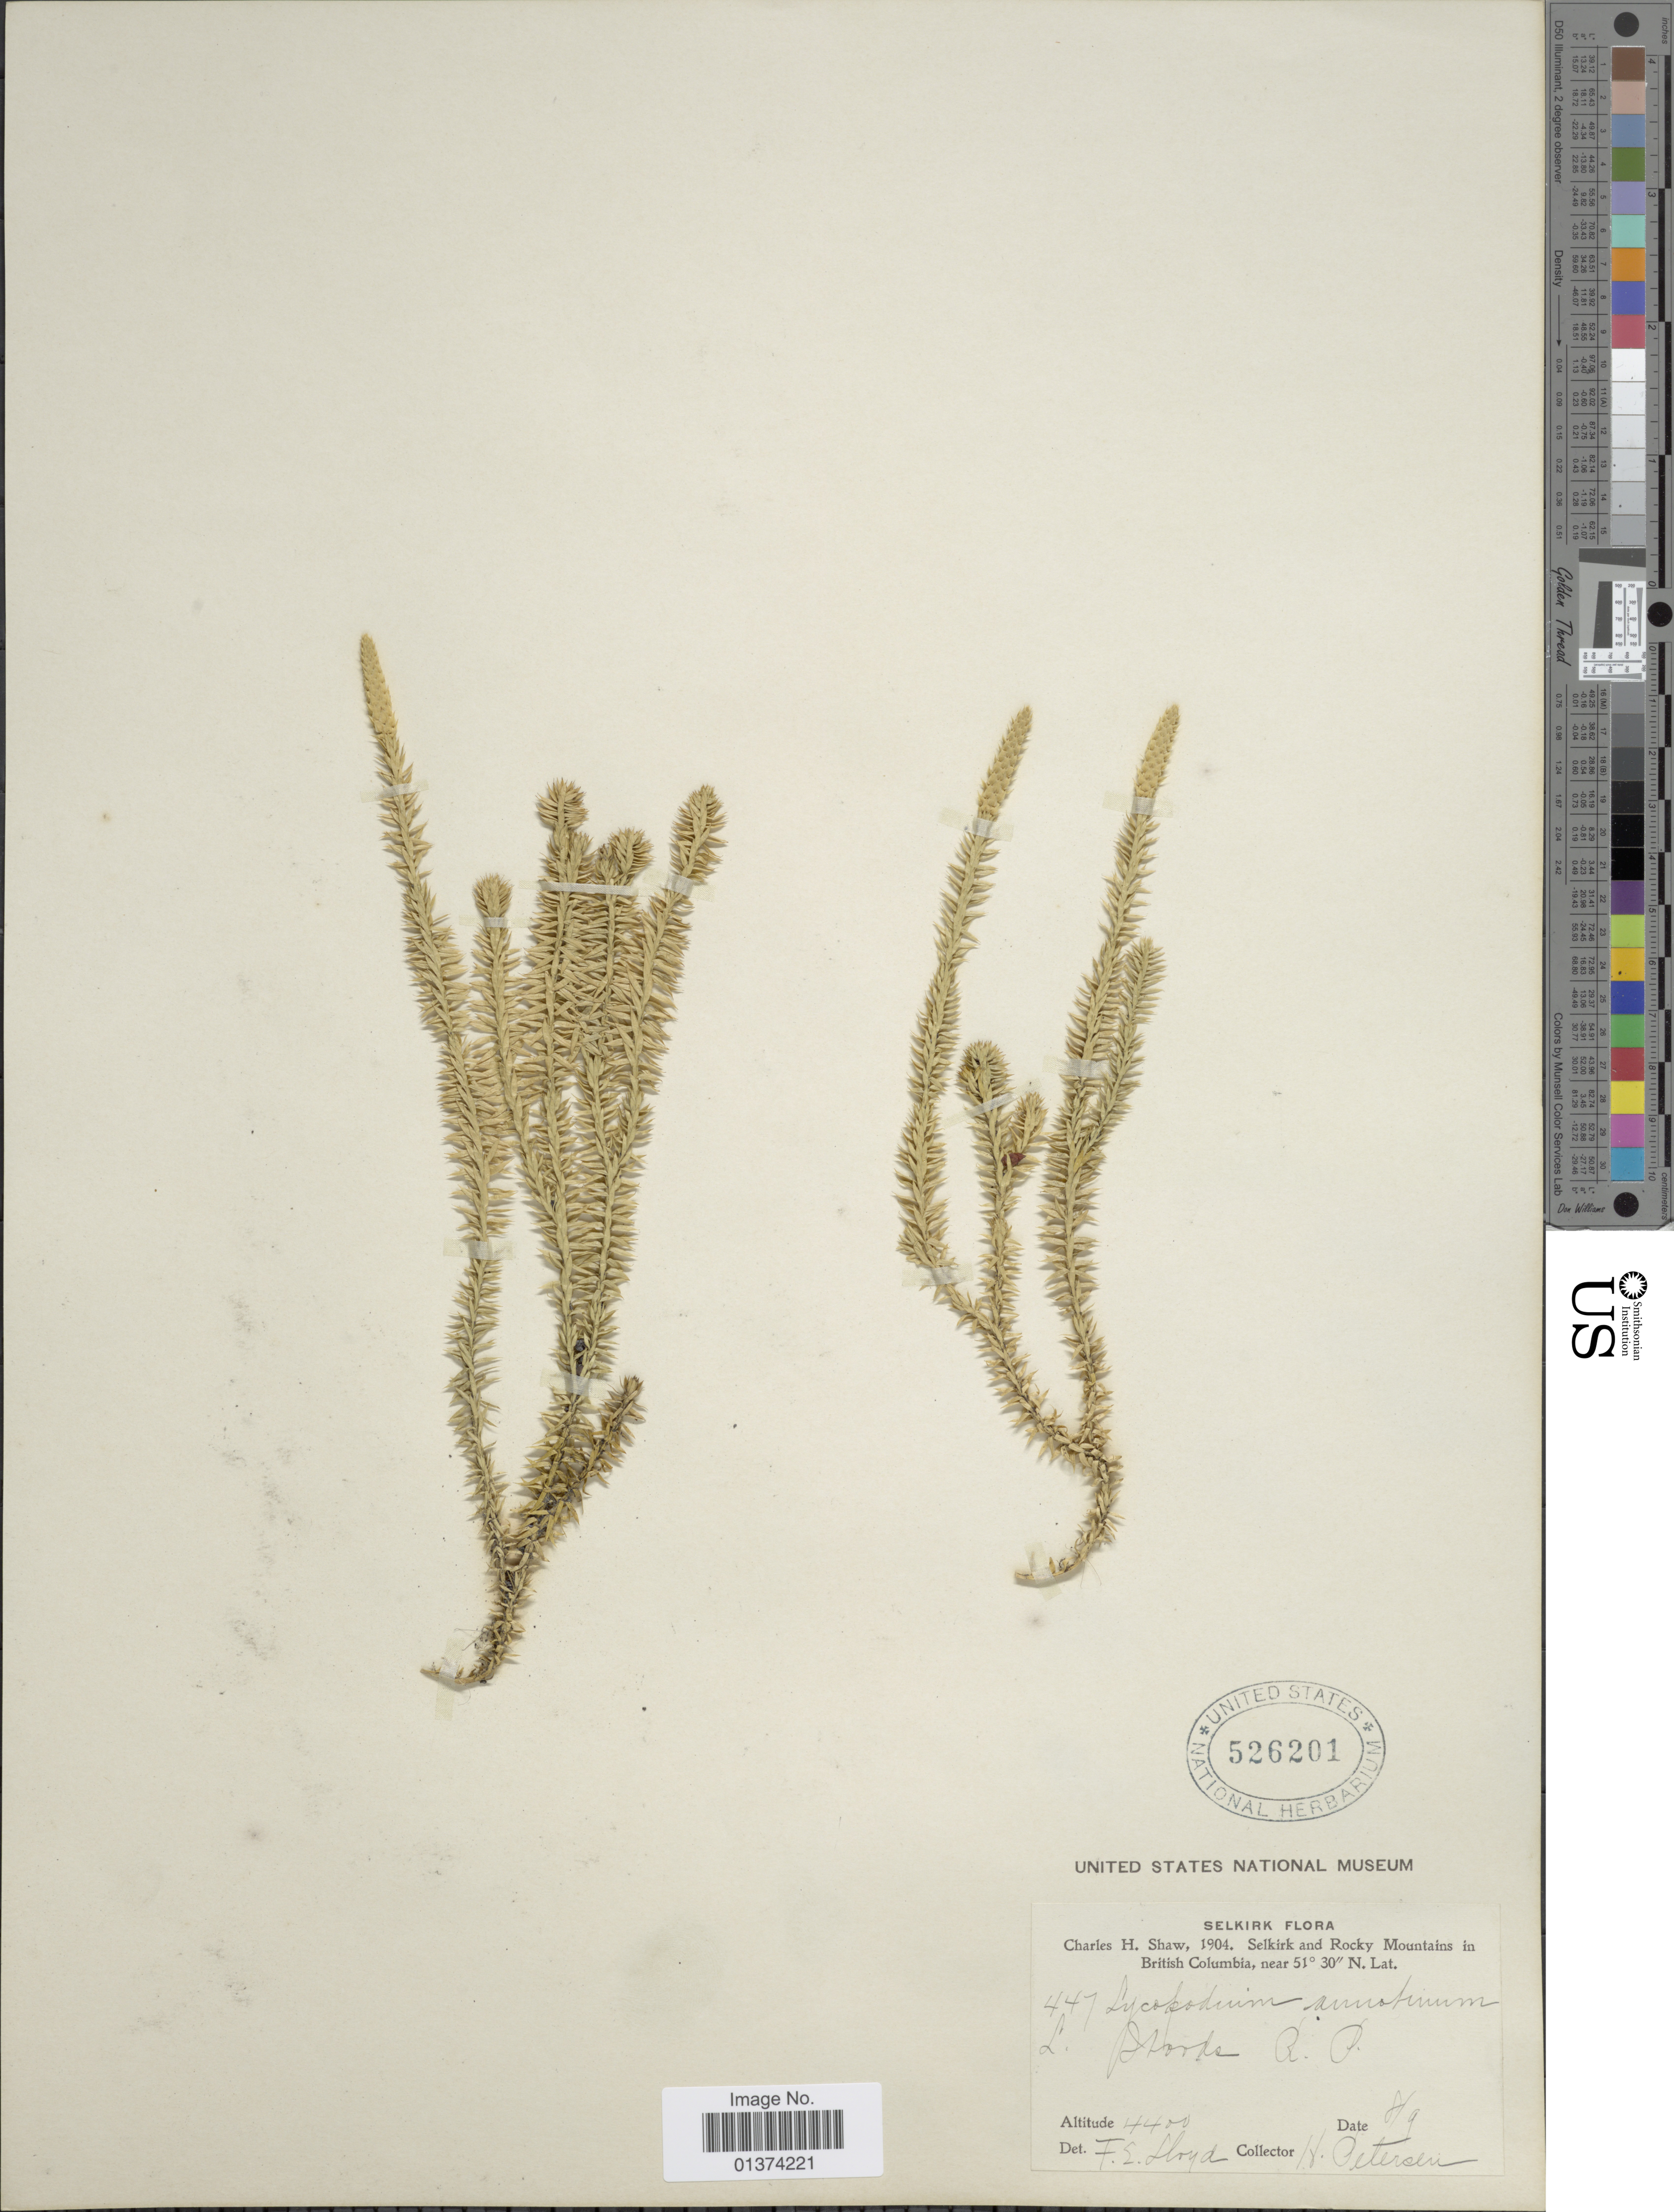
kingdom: Plantae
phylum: Tracheophyta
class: Lycopodiopsida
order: Lycopodiales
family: Lycopodiaceae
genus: Spinulum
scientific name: Spinulum annotinum subsp. annotinum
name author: (L.) A. Haines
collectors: H. Peterson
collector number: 447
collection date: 1904-09-08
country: Canada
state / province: British Columbia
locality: Selkirk and Rocky Mountains in British Columbia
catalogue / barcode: US 526201